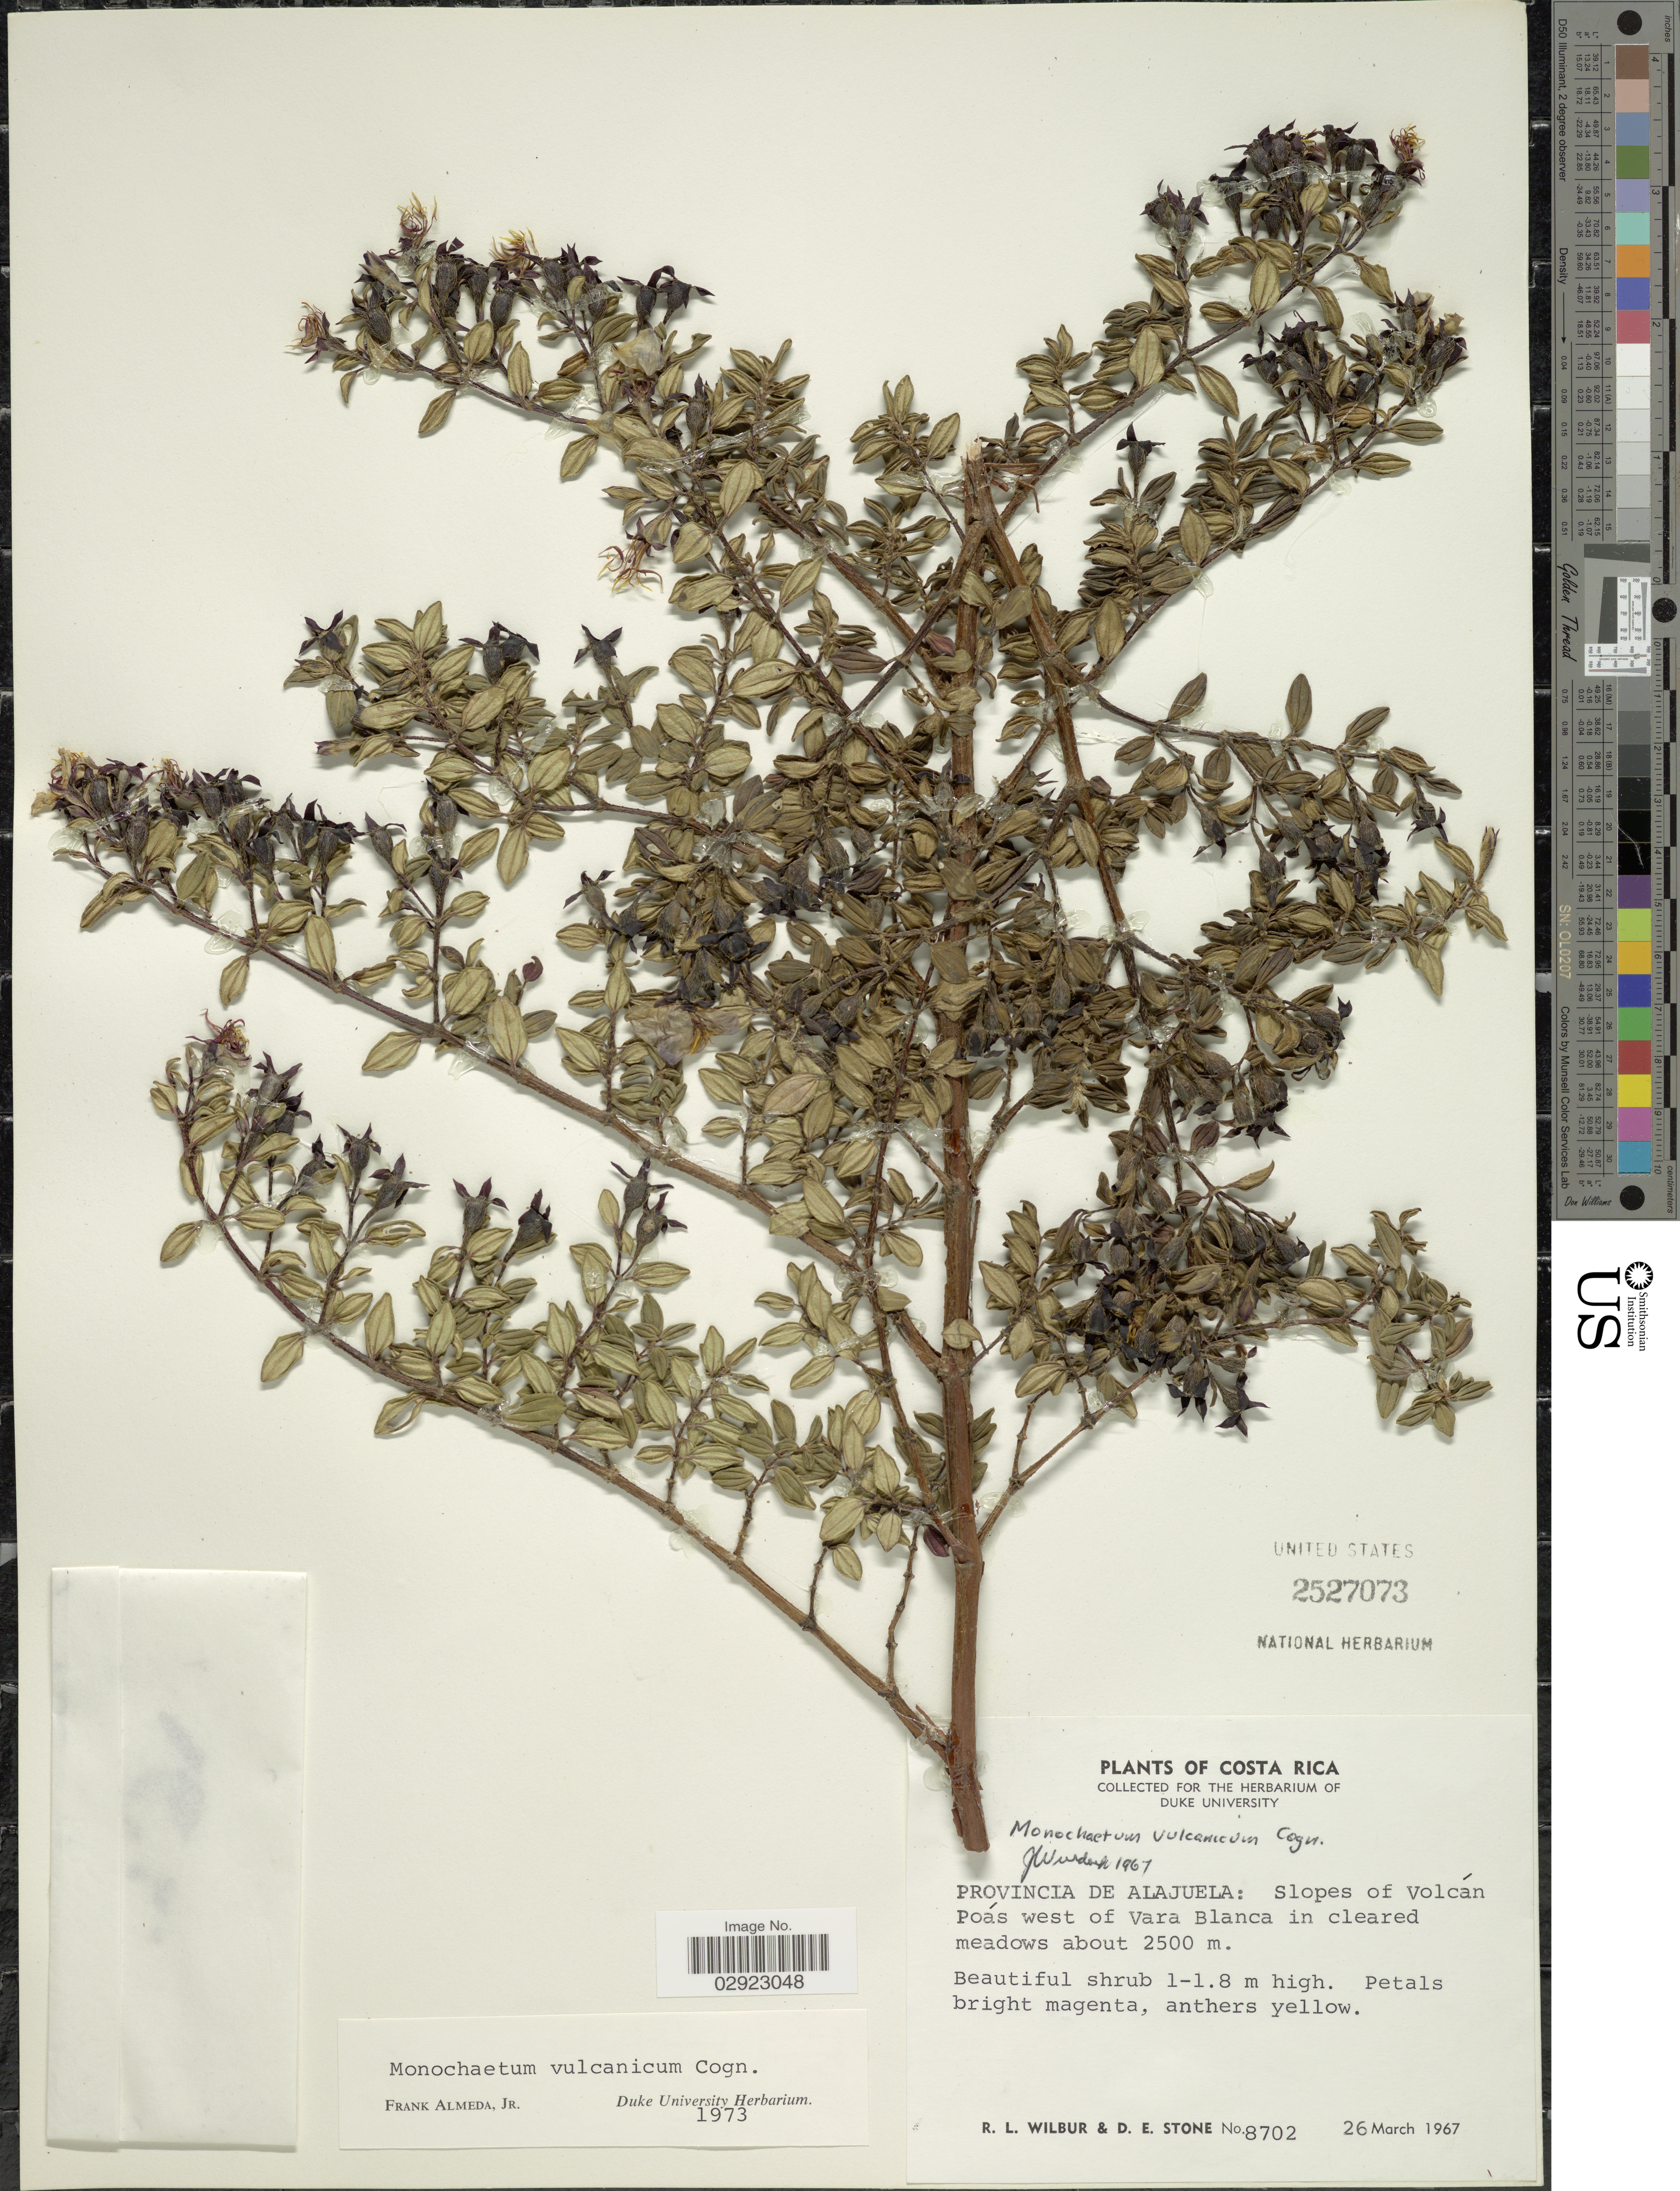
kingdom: Plantae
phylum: Tracheophyta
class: Magnoliopsida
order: Myrtales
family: Melastomataceae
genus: Monochaetum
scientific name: Monochaetum vulcanicum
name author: Cogn.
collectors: R. L. Wilbur & D. E. Stone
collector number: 8702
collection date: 1967-03-26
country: Costa Rica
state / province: Alajuela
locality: Provincia de Alajuela: Slopes of Volcán Poás west of Vara Blanca in cleared meadows.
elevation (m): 2500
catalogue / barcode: US 2527073